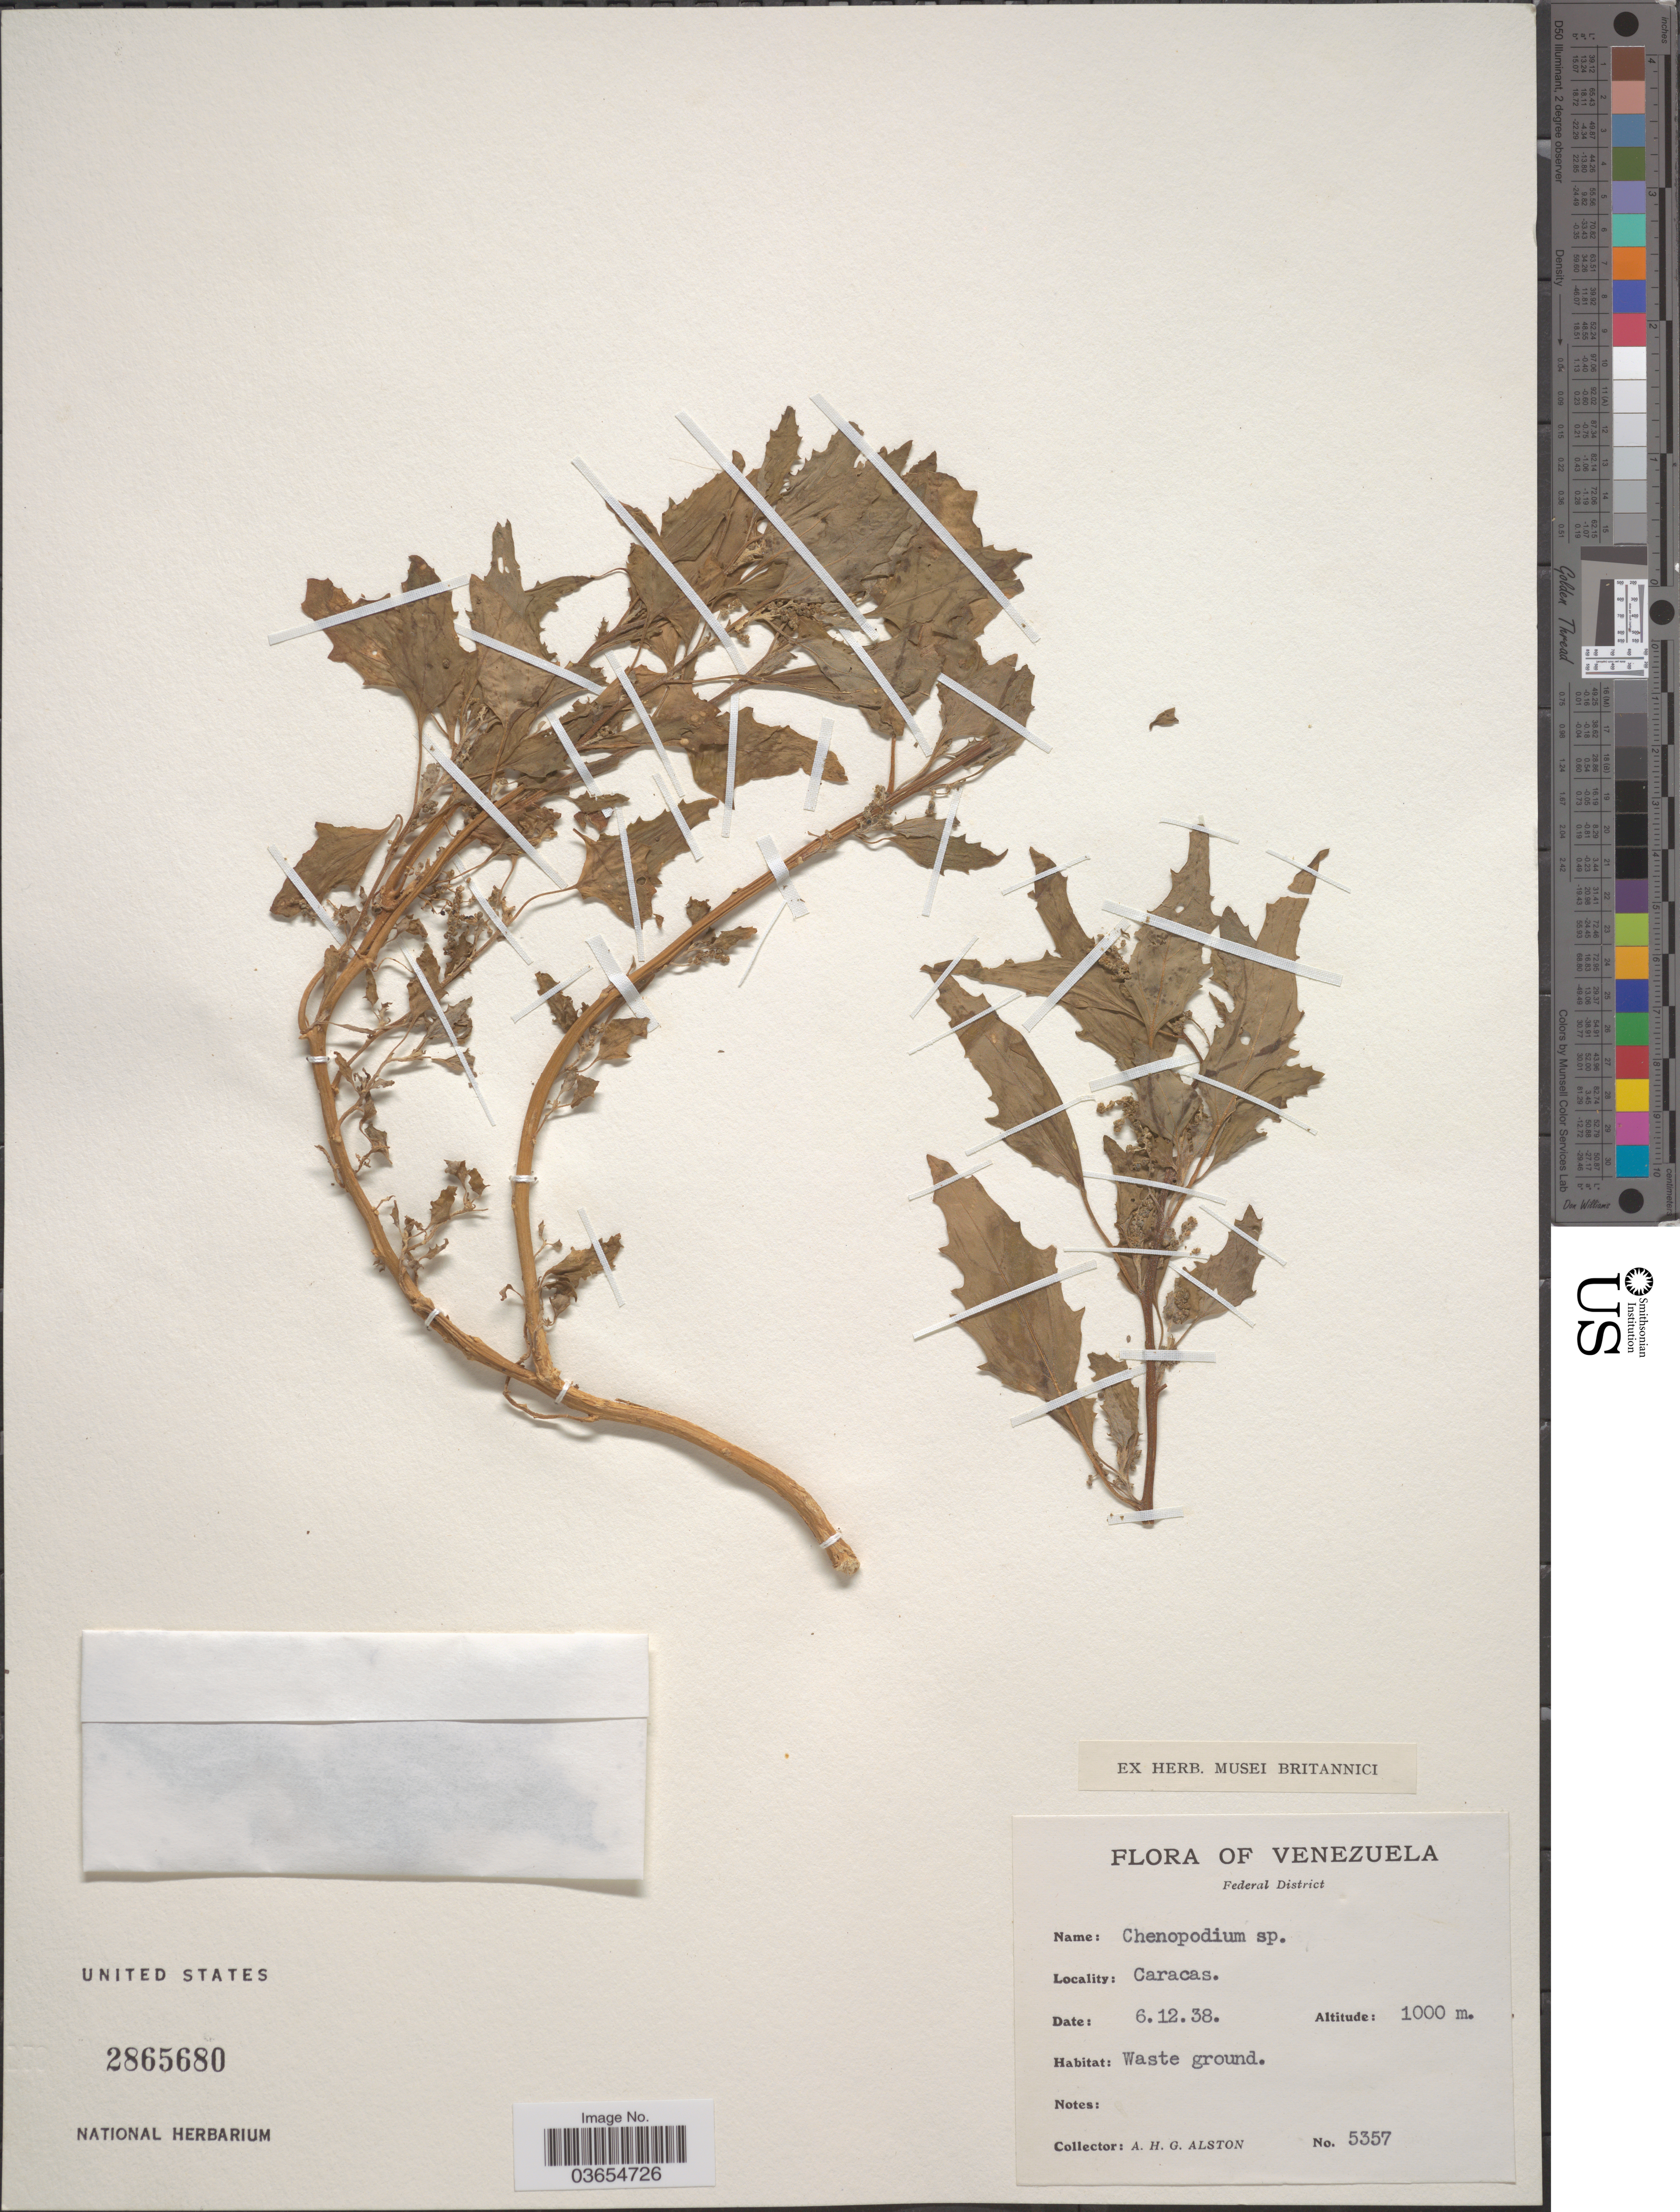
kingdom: Plantae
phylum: Tracheophyta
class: Magnoliopsida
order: Caryophyllales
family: Amaranthaceae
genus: Chenopodium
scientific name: Chenopodium sp.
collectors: A. H. Alston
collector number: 5357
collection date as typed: Transcribed d/m/y: 6/12/38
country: Venezuela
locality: Federal District. Caracas.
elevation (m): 1000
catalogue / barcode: US 2865680